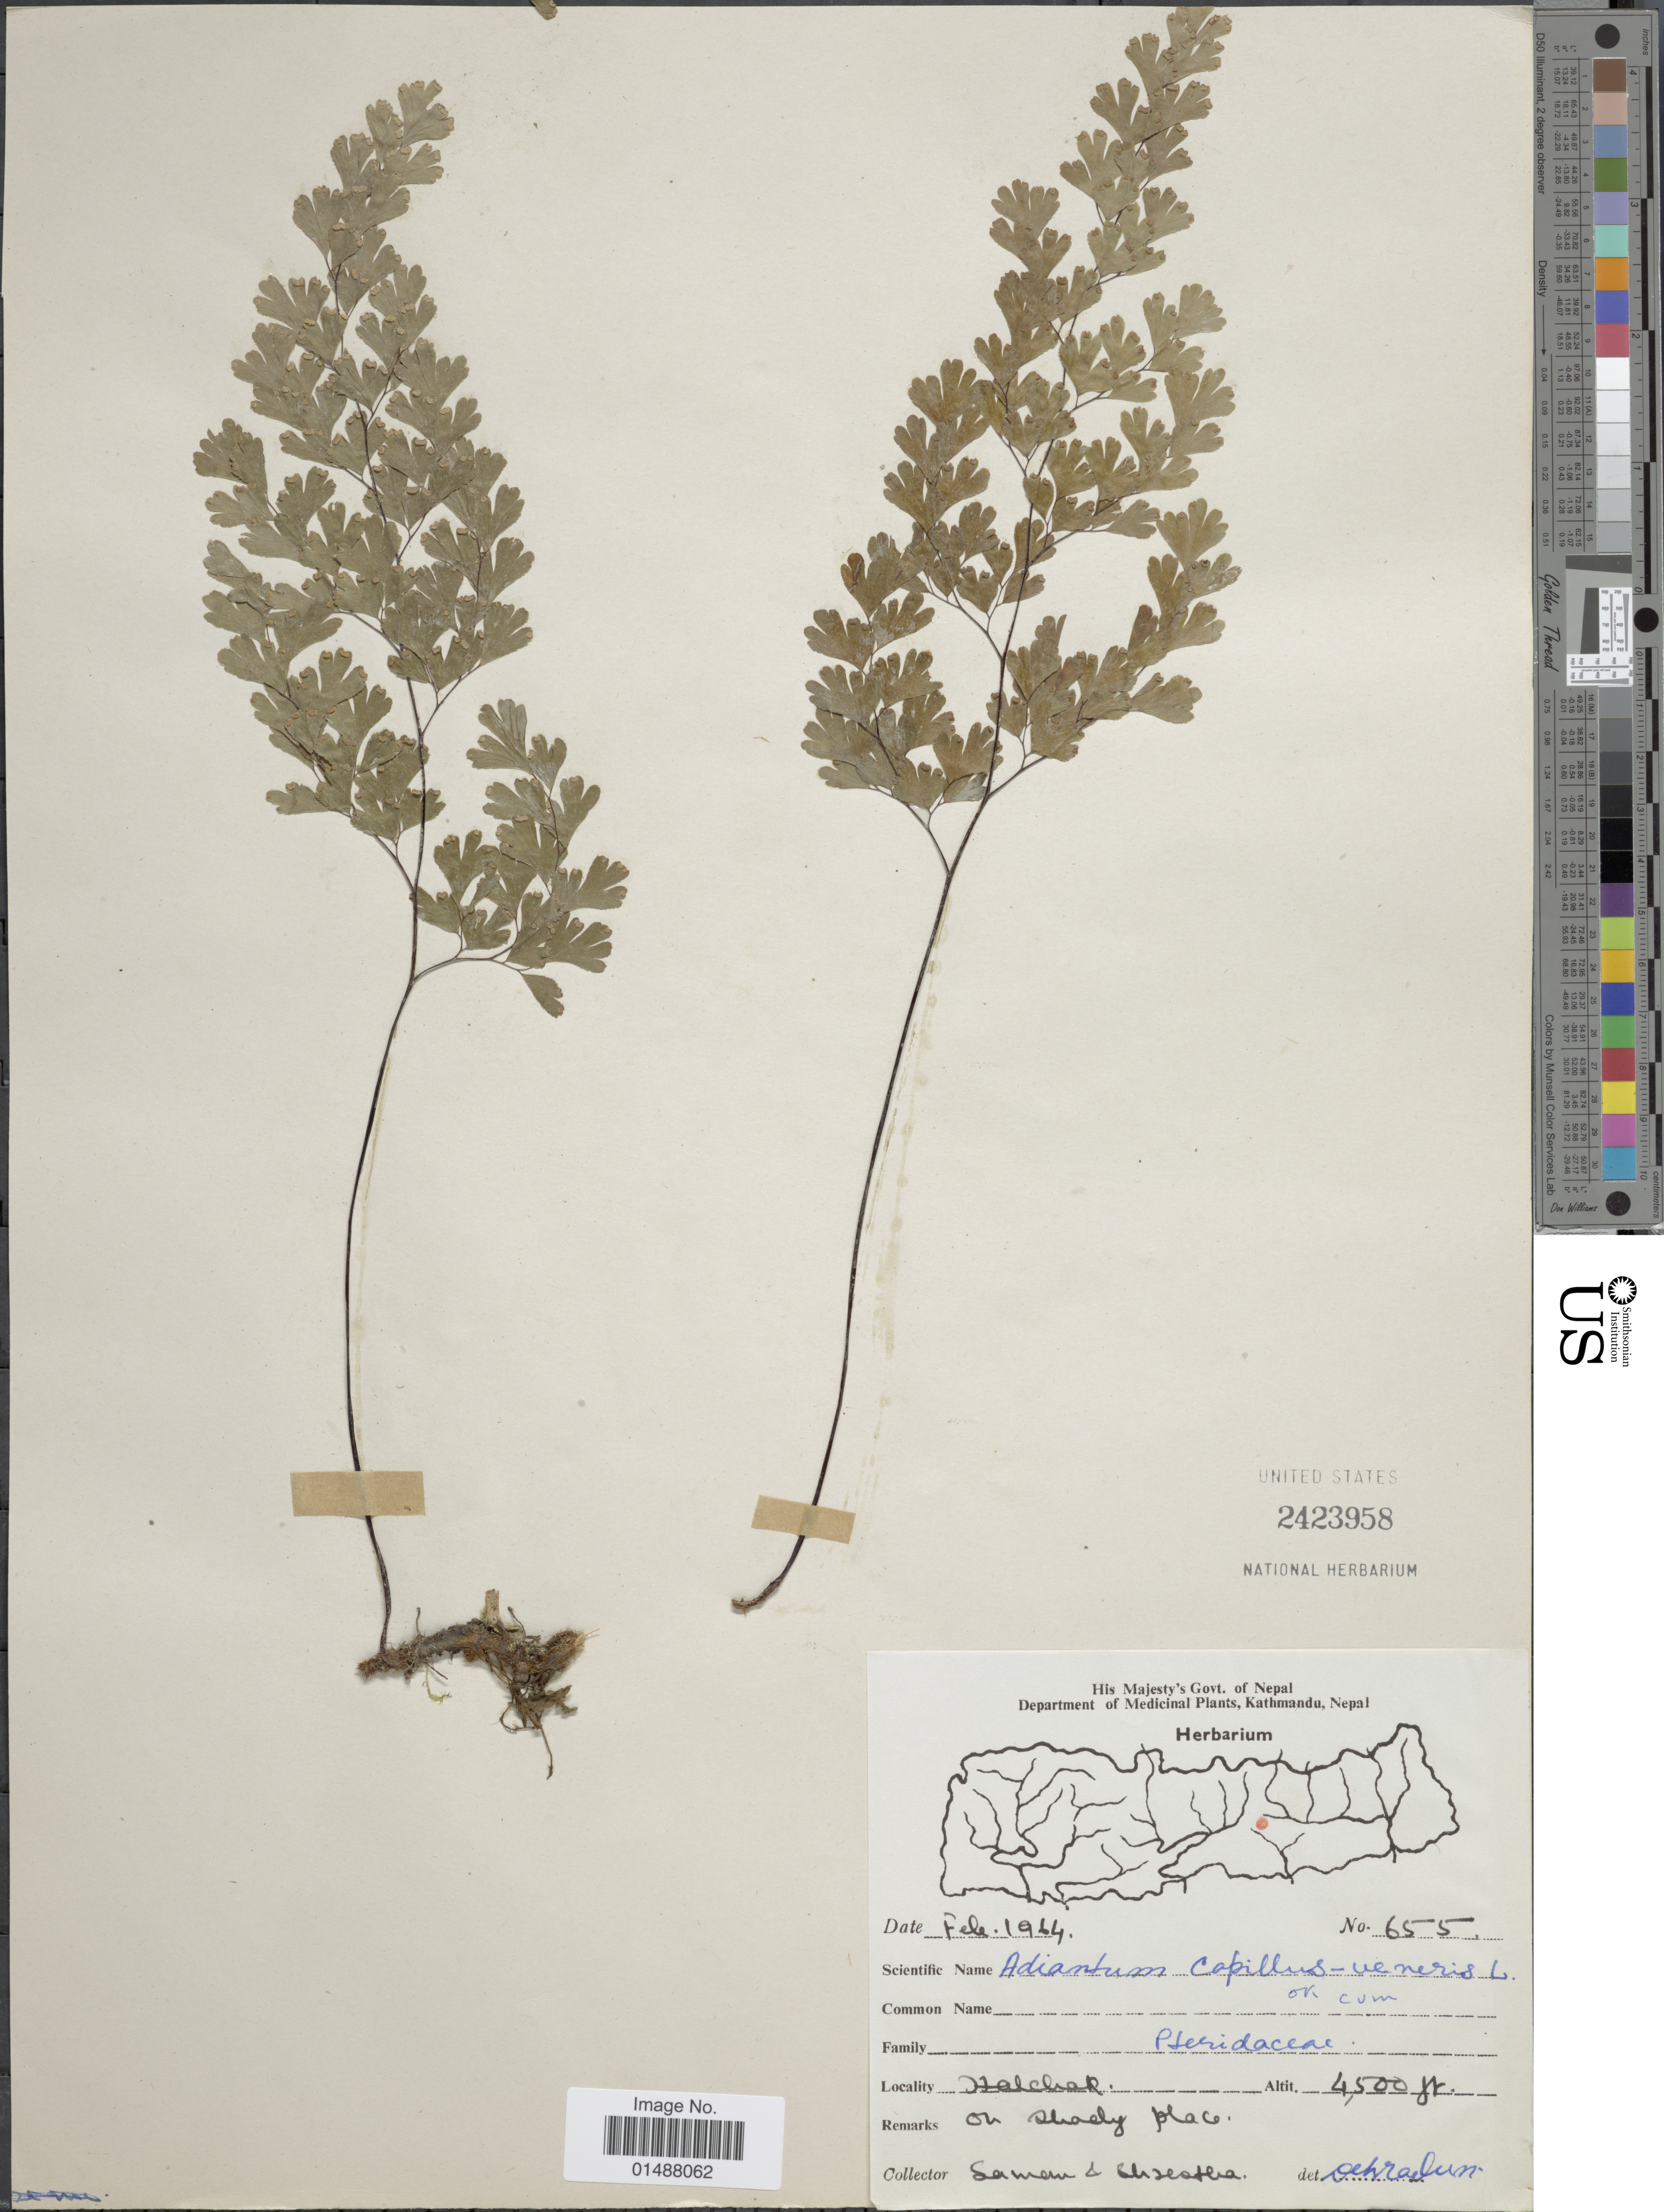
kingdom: Plantae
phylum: Tracheophyta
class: Polypodiopsida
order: Polypodiales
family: Pteridaceae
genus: Adiantum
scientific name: Adiantum capillus-veneris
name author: L.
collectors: -. Saman & -. Chaestha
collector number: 655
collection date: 1964-02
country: Nepal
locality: Halchar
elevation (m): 1372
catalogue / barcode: US 2423958